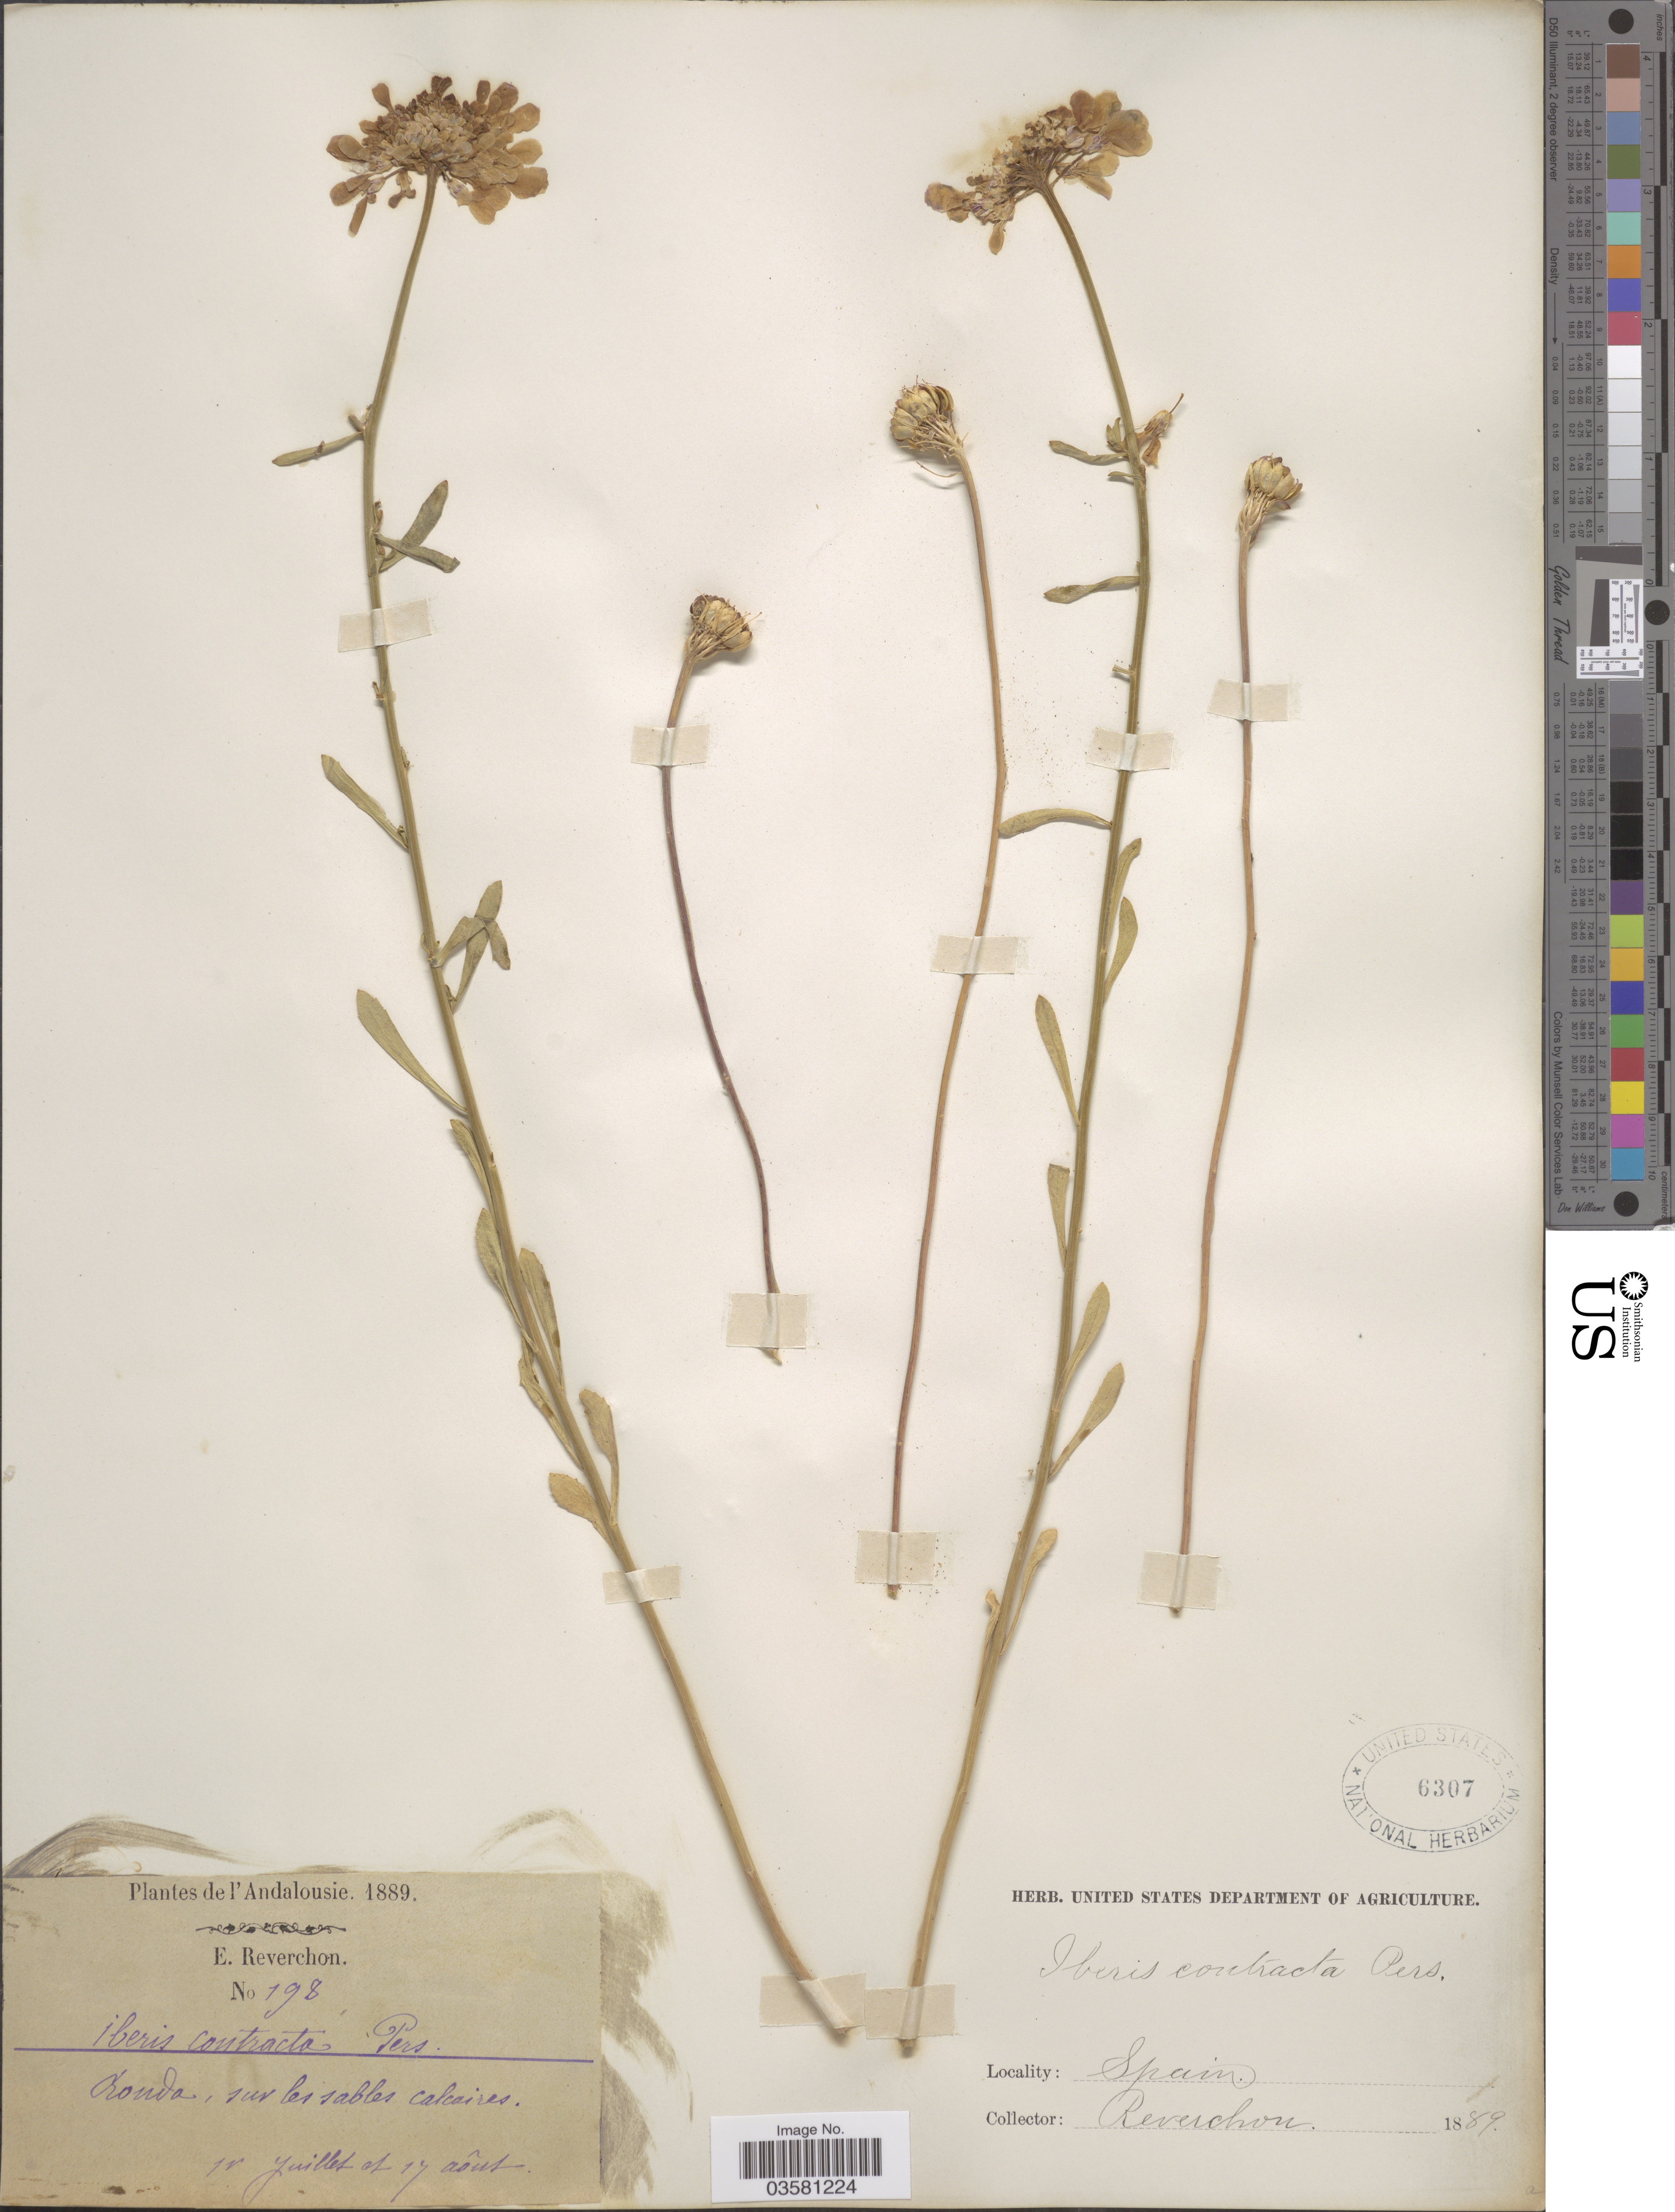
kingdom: Plantae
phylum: Tracheophyta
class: Magnoliopsida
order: Brassicales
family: Brassicaceae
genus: Iberis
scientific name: Iberis contracta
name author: Pers.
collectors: E. Reverchon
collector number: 198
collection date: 1889-07-11/1889-08-17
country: Spain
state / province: Andalucía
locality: Andalousie. Ronda.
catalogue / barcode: US 6307